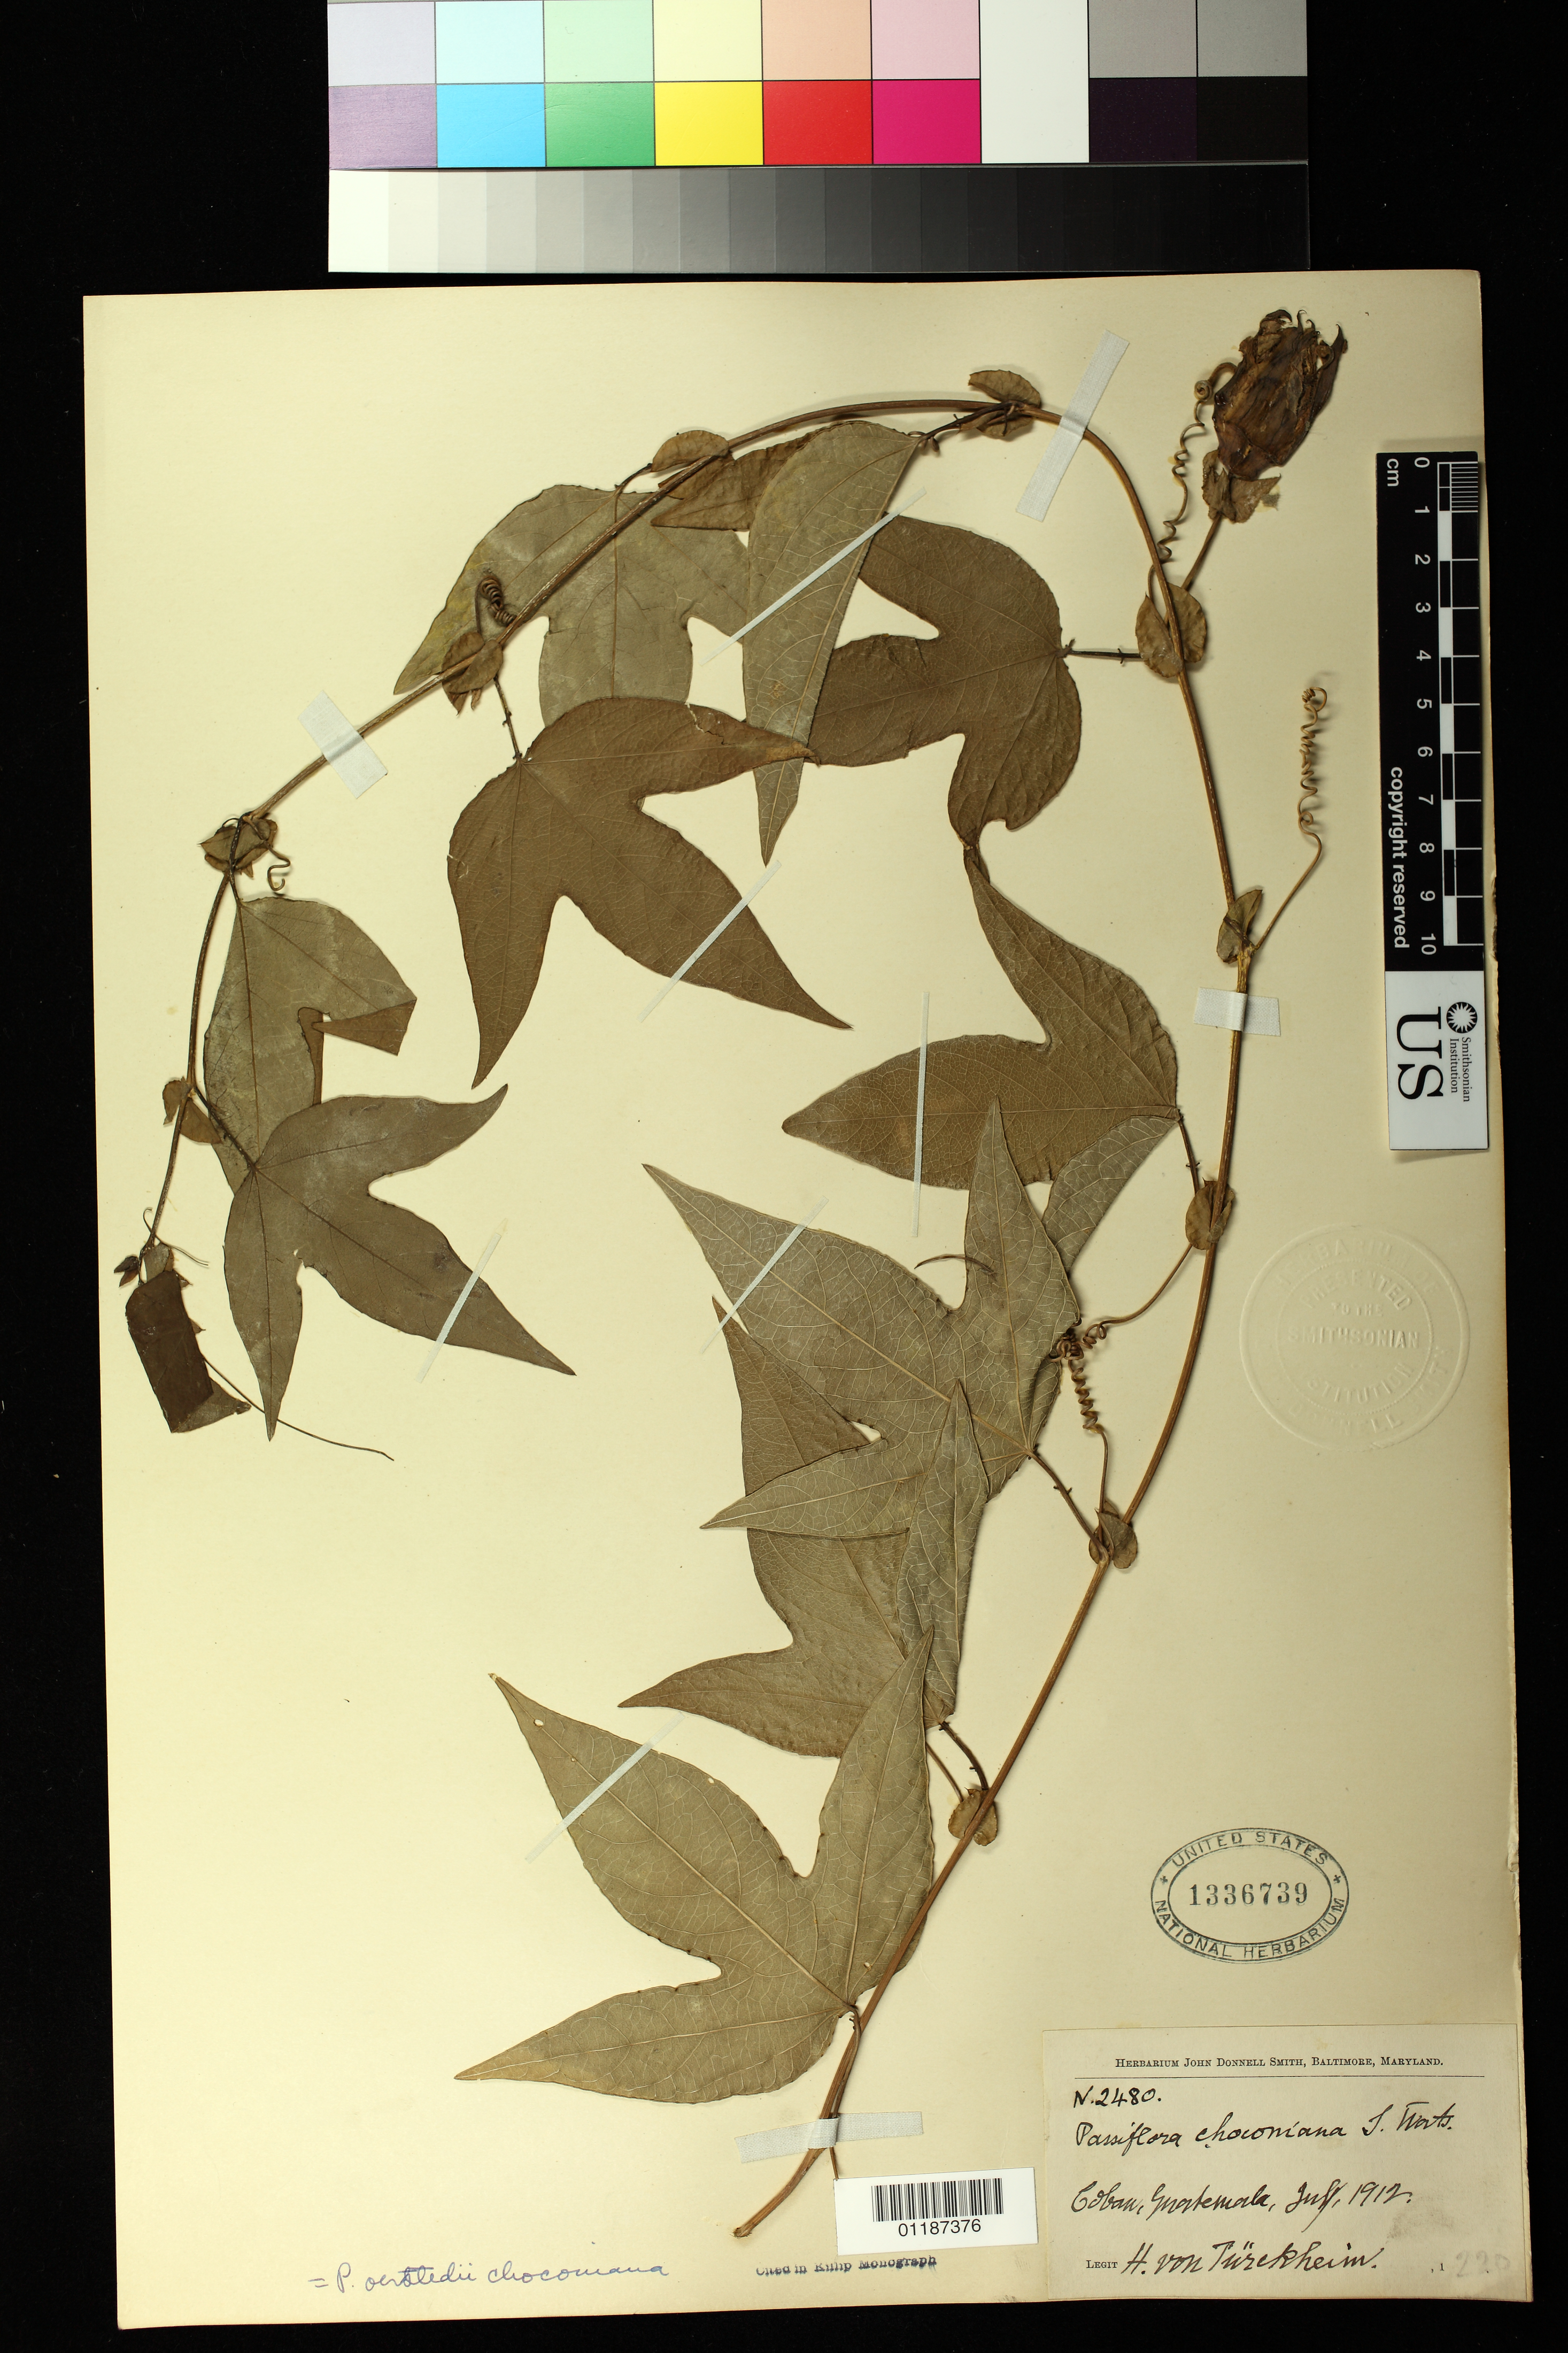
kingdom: Plantae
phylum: Tracheophyta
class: Magnoliopsida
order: Malpighiales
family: Passifloraceae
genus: Passiflora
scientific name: Passiflora oerstedii var. choconiana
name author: (S. Watson) Killip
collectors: H. von Türckheim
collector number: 2480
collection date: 1912-07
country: Guatemala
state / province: Alta Verapaz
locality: Coban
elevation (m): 1350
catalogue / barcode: US 1336739